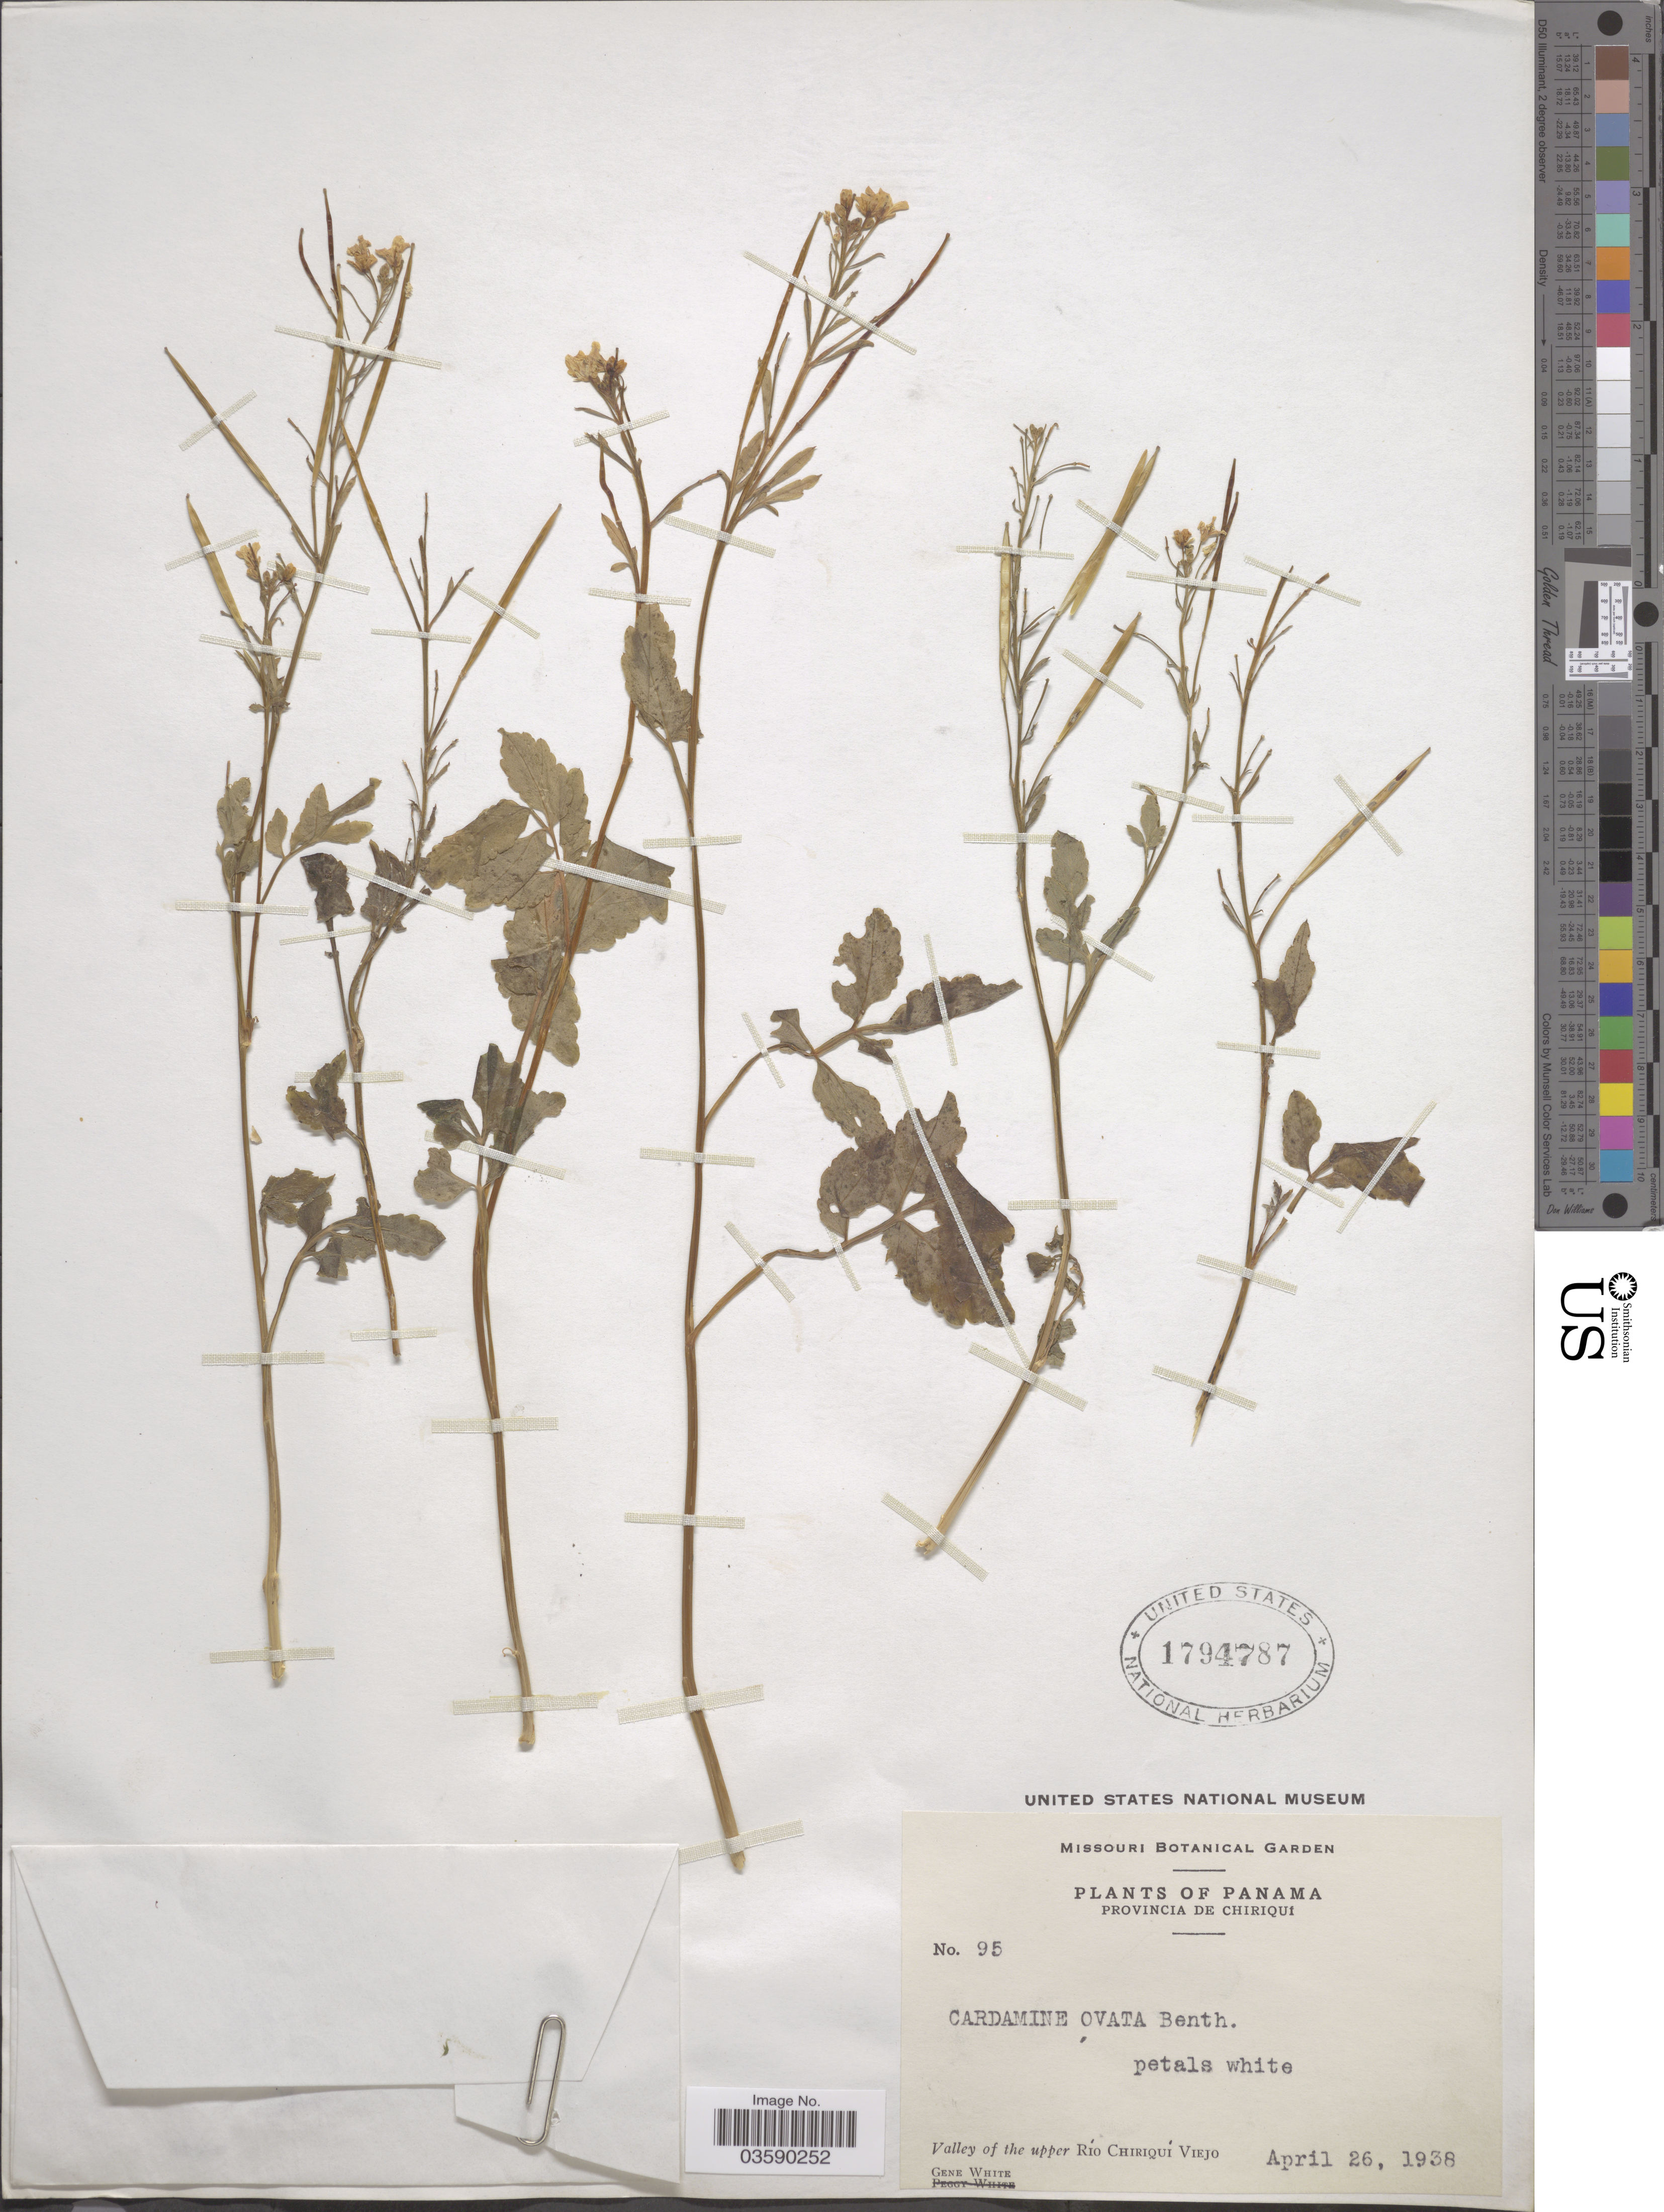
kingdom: Plantae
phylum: Tracheophyta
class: Magnoliopsida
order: Brassicales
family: Brassicaceae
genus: Cardamine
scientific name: Cardamine ovata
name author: Benth.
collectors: G. White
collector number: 95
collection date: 1938-04-26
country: Panama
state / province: Panamá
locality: Provincia De Chiriquí. Valley of the upper Río Chiriquí Viejo.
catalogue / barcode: US 1794787